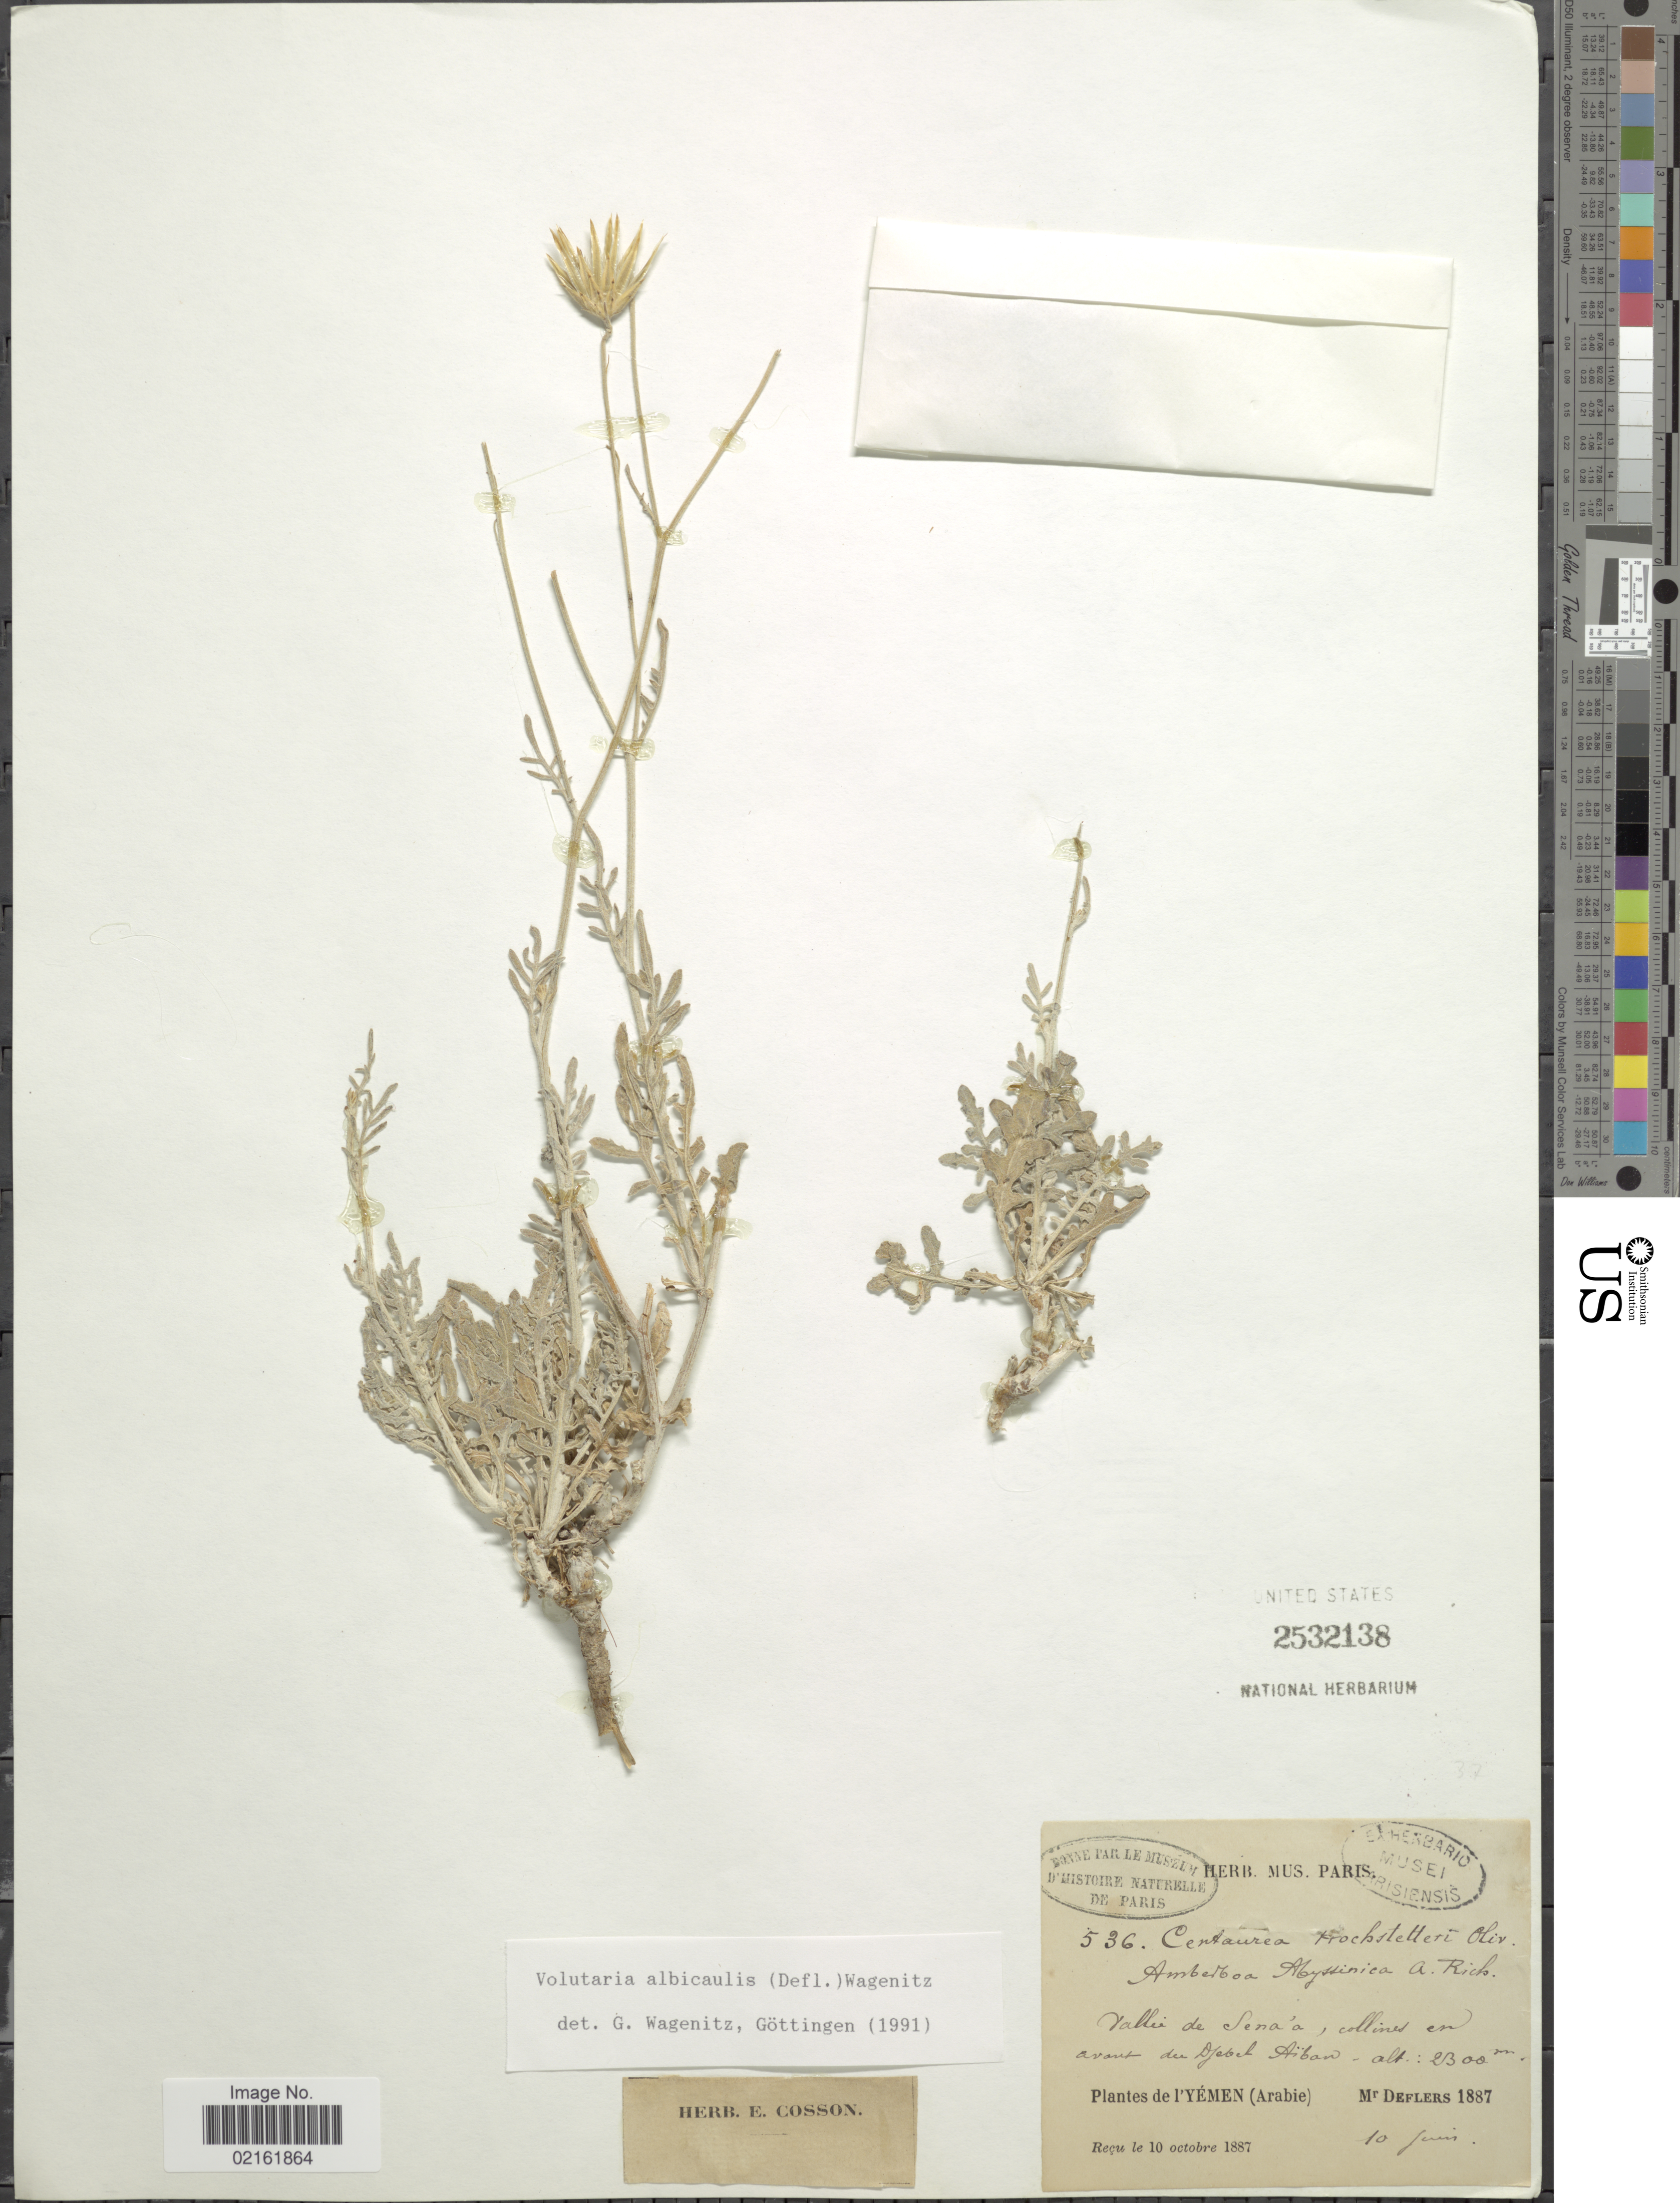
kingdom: Plantae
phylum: Tracheophyta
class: Magnoliopsida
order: Asterales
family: Asteraceae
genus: Centaurea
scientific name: Centaurea albicaulis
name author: (Deflers) O. Schwartz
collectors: -. Deflers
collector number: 536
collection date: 1887-06-10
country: Yemen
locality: Valle de Sena'a, collins en arout du Djebel Aiban, l'Yemen (Arabie)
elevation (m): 2300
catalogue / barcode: US 2532138